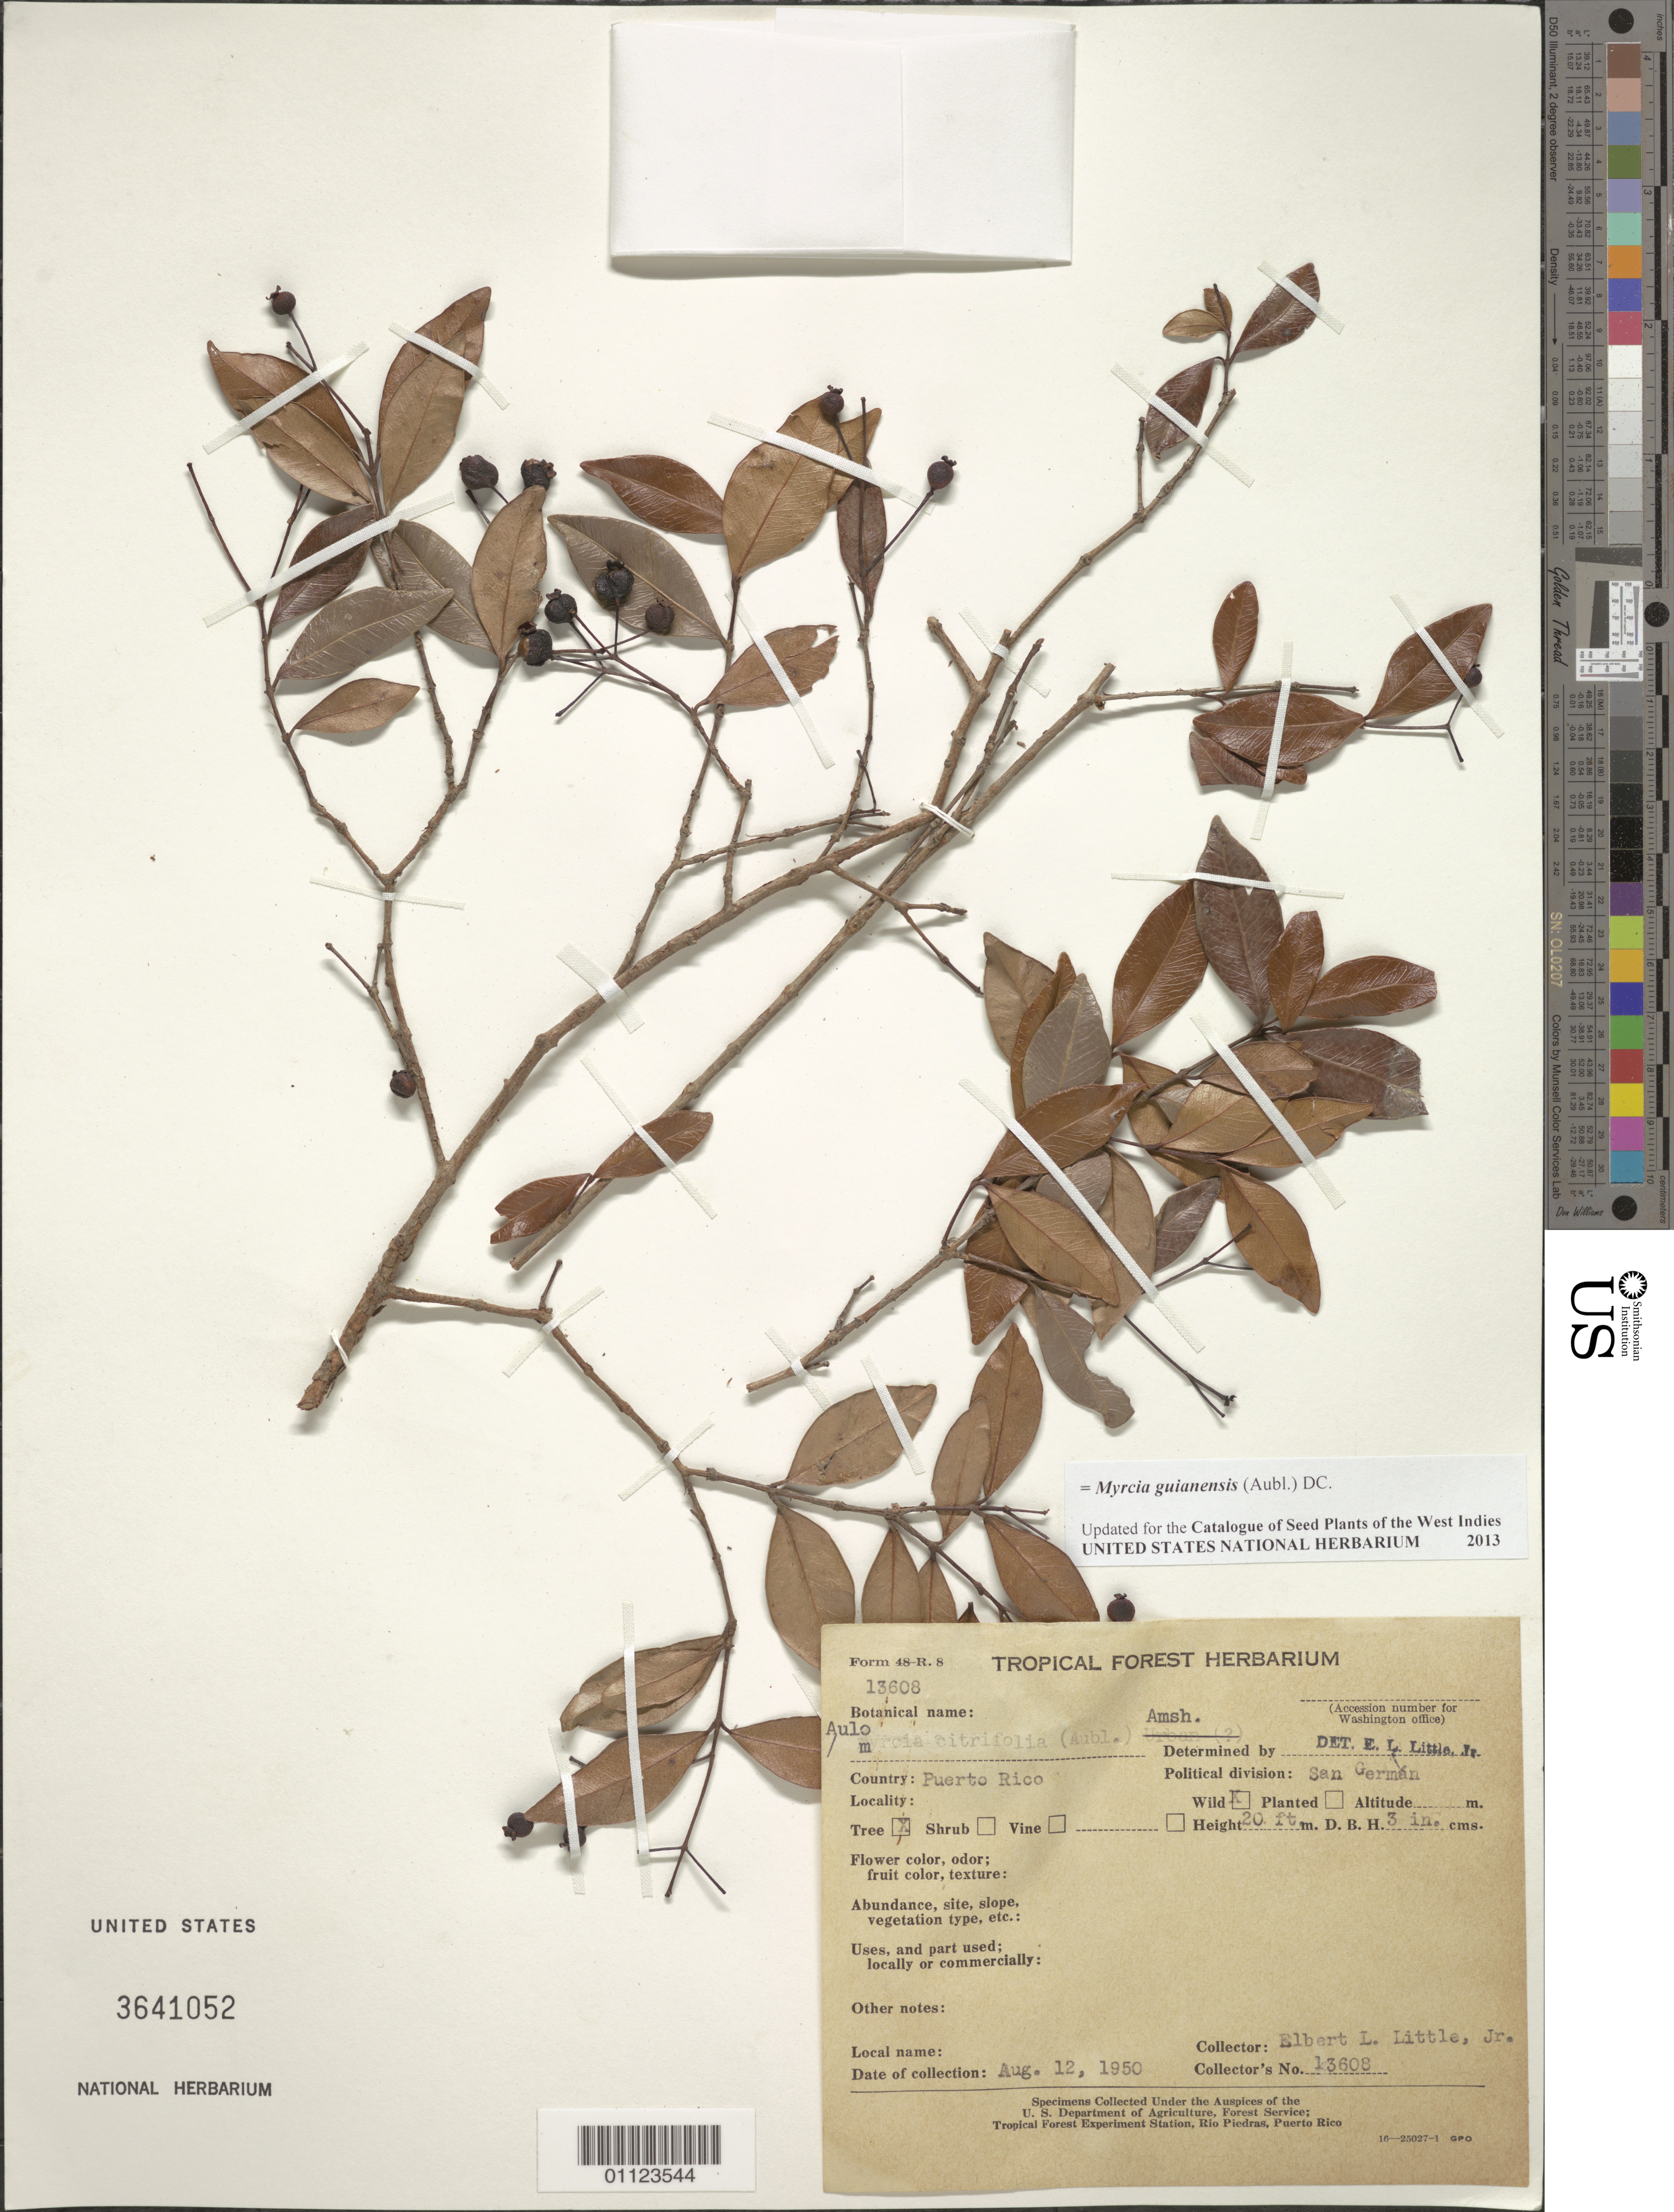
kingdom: Plantae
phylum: Tracheophyta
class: Magnoliopsida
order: Myrtales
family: Myrtaceae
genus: Myrcia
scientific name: Myrcia guianensis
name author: (Aubl.) DC.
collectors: E. L. Little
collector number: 13608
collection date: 1950-08-12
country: Puerto Rico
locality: San Germán.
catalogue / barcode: US 3641052